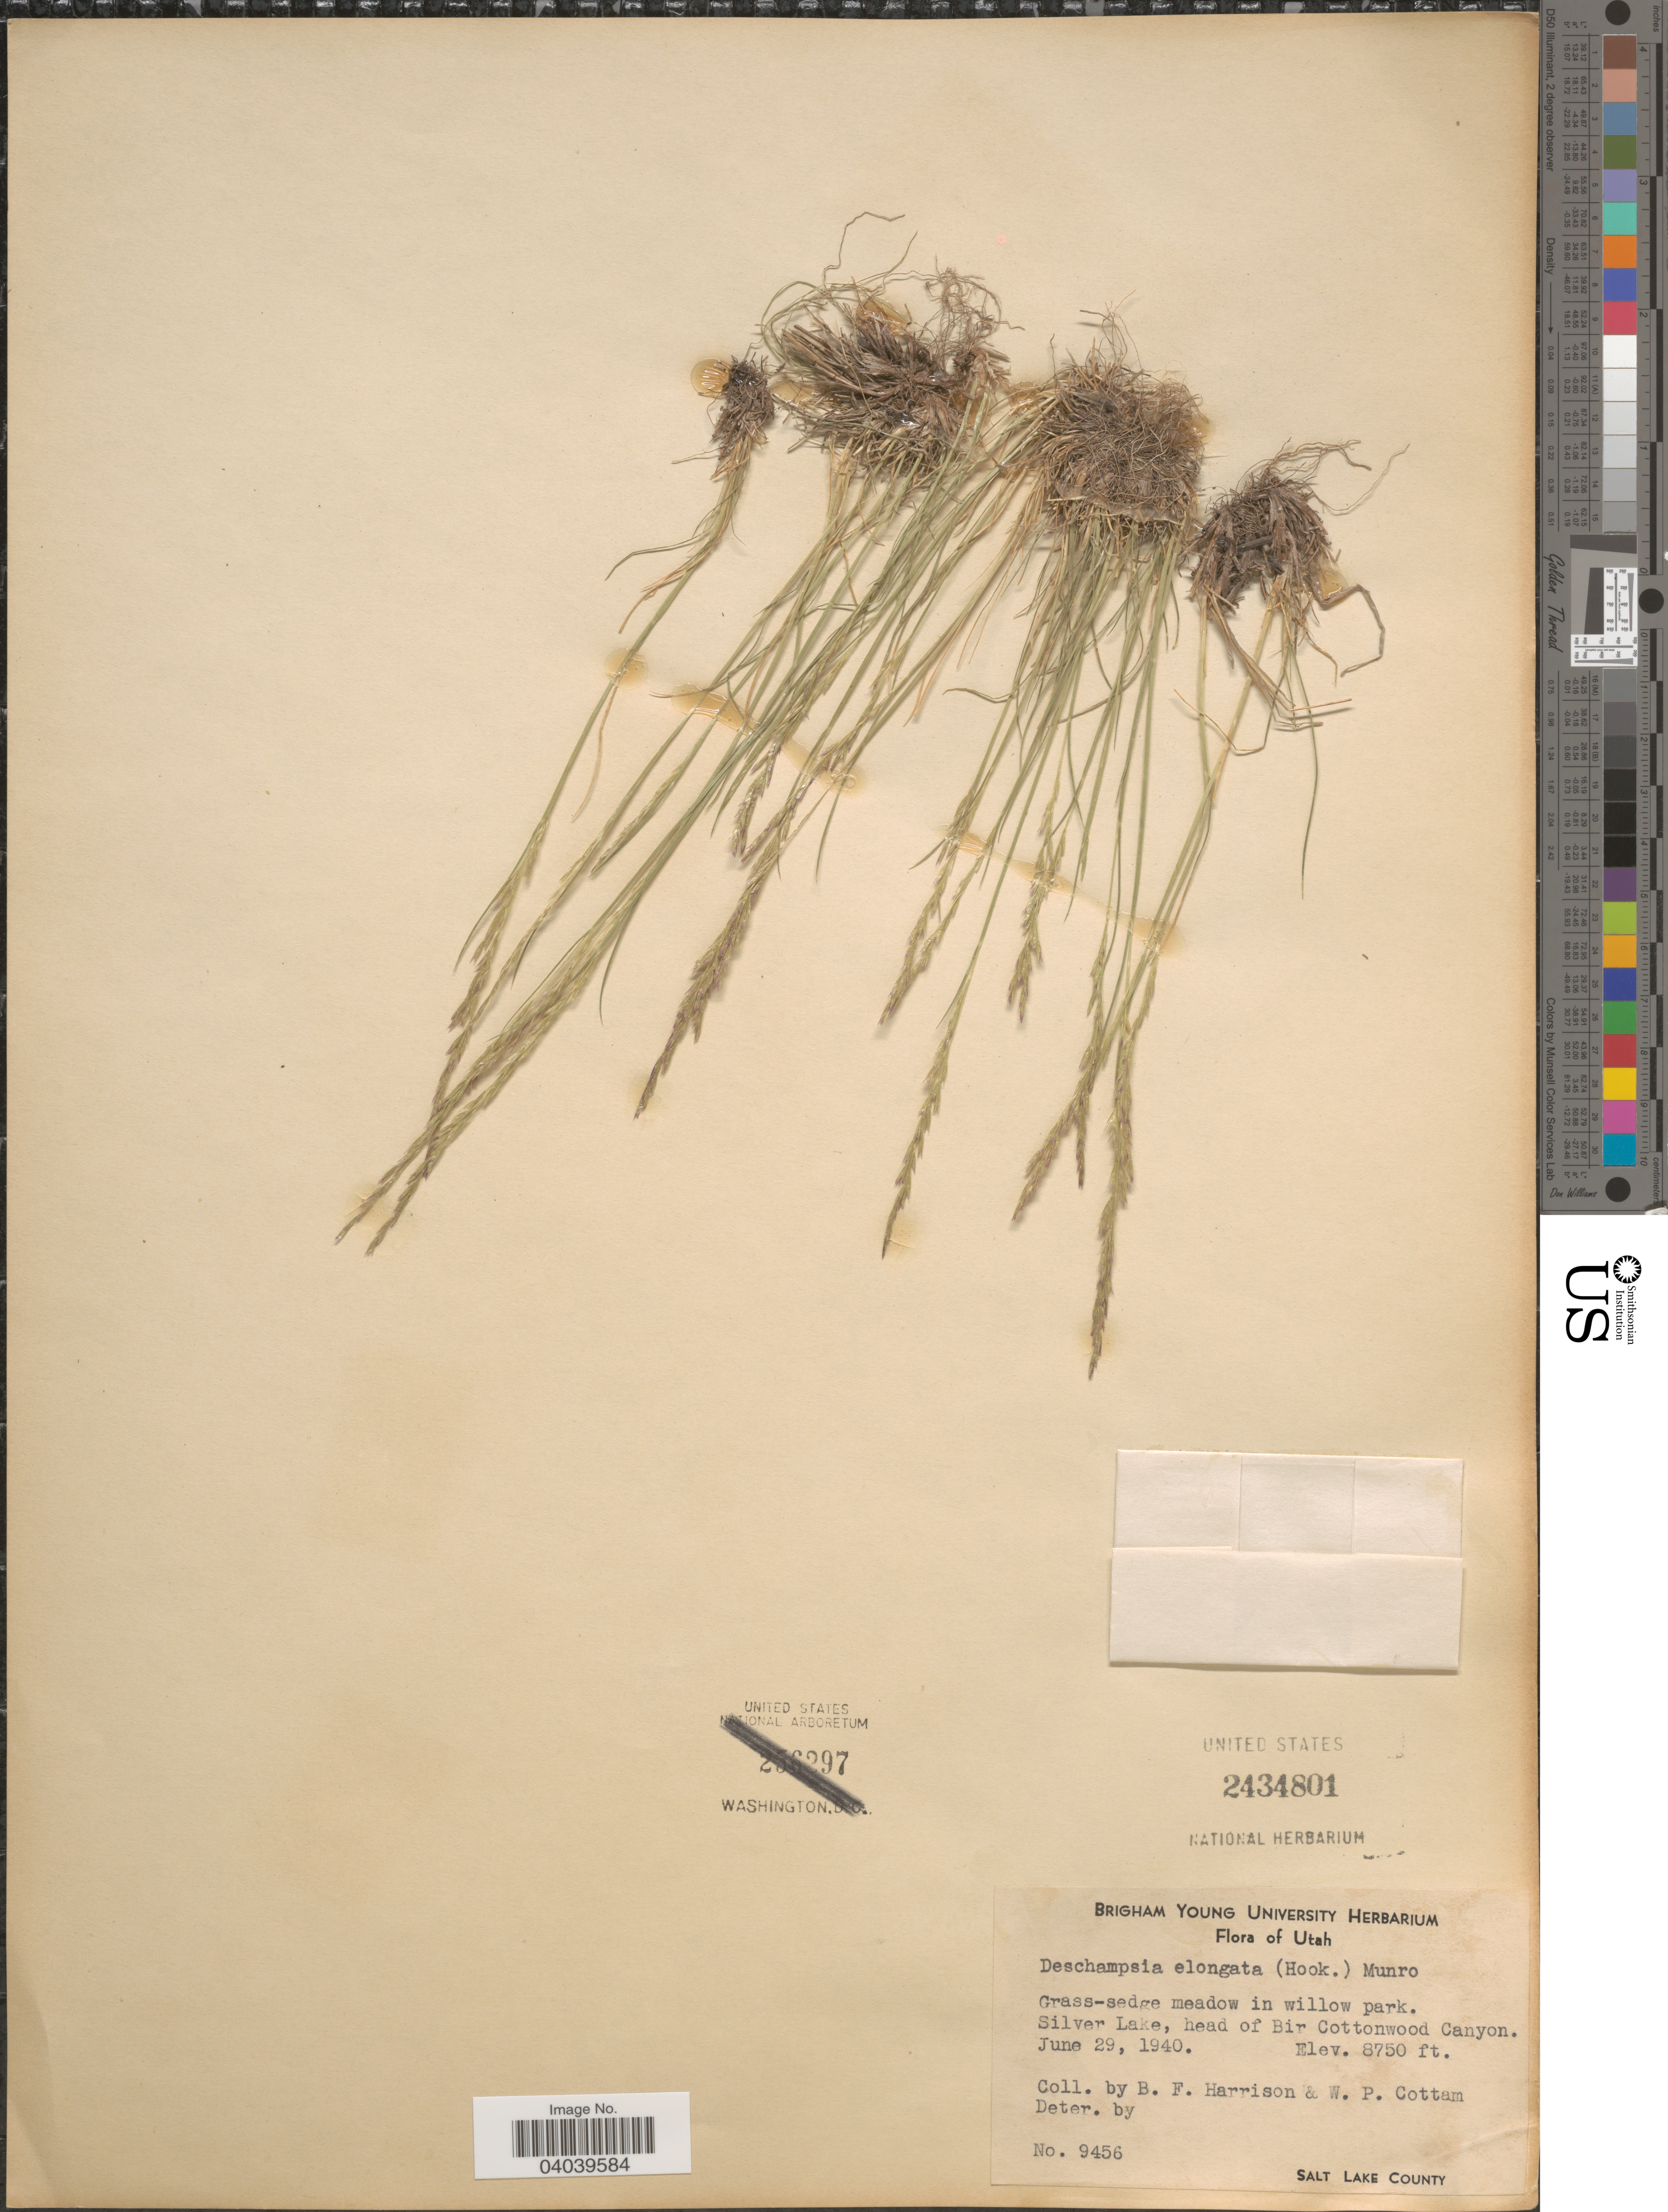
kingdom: Plantae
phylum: Tracheophyta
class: Liliopsida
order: Poales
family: Poaceae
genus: Deschampsia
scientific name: Deschampsia elongata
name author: (Hook.) Munro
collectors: B. F. Harrison & W. Cottam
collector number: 9456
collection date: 1940-06-29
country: United States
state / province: Utah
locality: Silver Lake, head of Bir Cottonwood Canyon. Salt Lake County.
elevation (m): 2667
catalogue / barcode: US 2434801